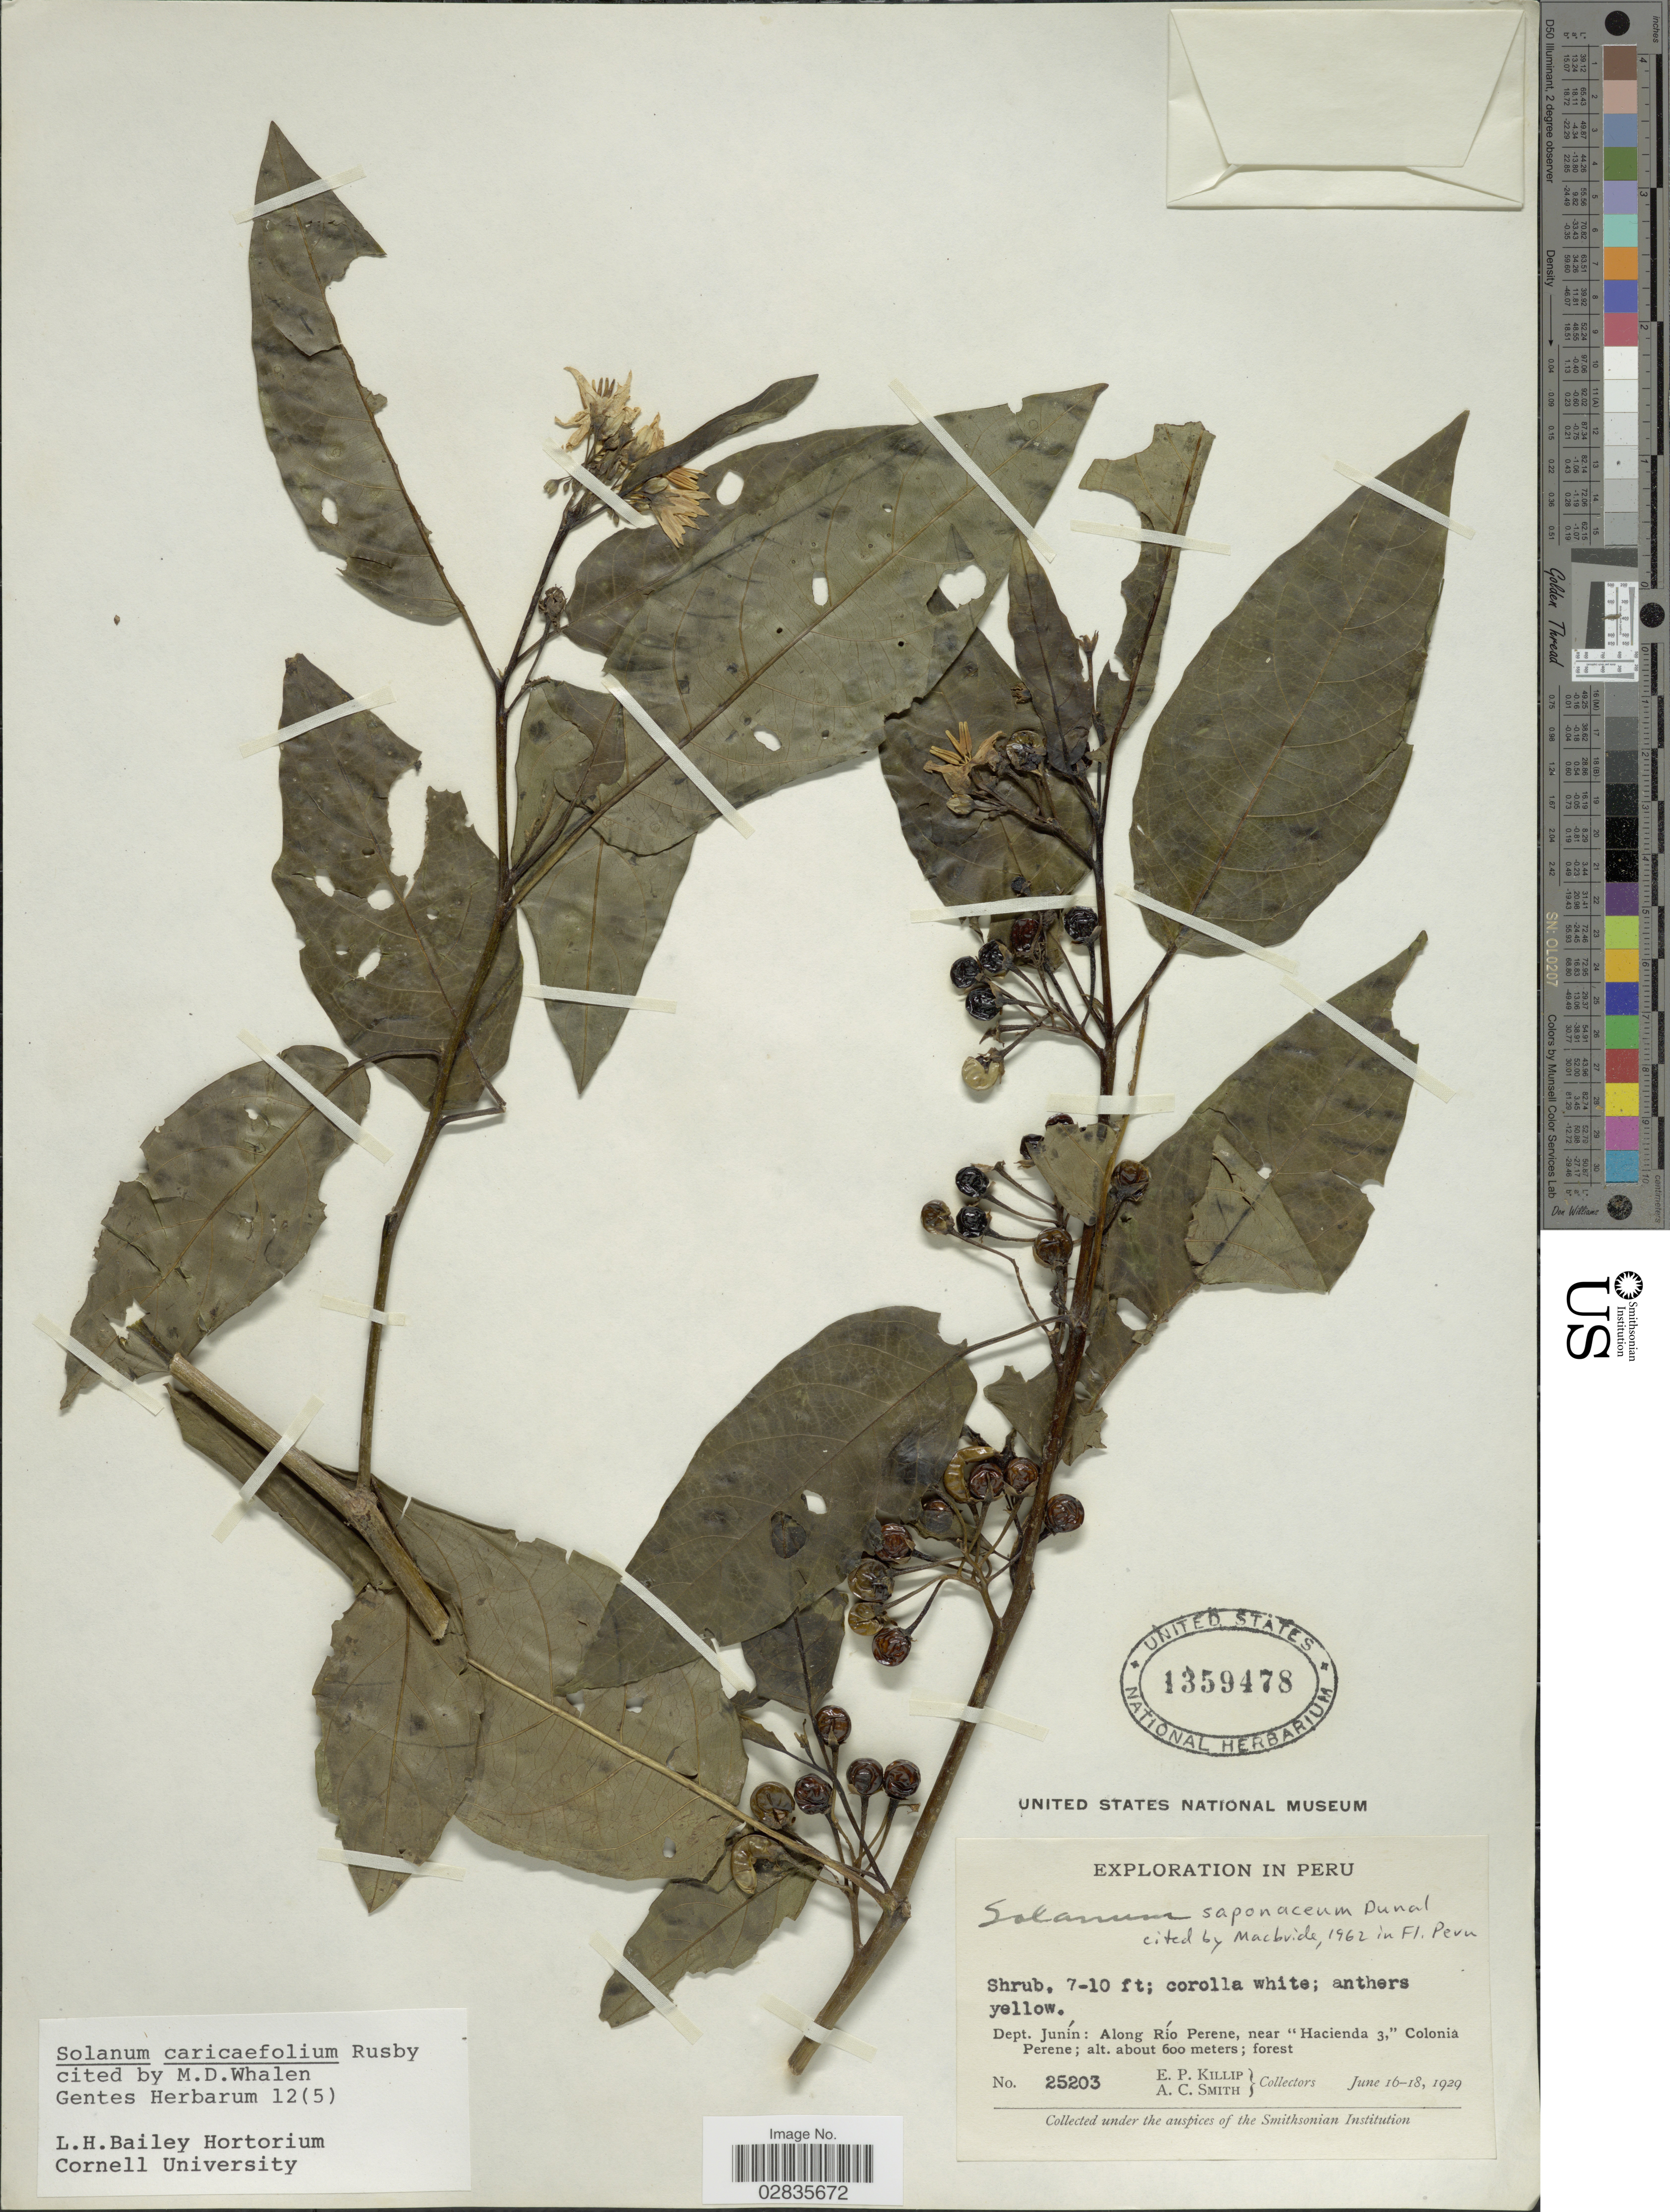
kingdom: Plantae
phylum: Tracheophyta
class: Magnoliopsida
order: Solanales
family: Solanaceae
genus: Solanum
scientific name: Solanum caricaefolium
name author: Rusby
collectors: E. P. Killip & A. C. Smith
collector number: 25203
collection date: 1929-06-16/1929-06-18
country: Peru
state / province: Junín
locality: Dept. Junín: Along Río Perene, near "Hacienda 3," Colonia Perene.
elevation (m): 600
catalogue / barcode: US 1359478